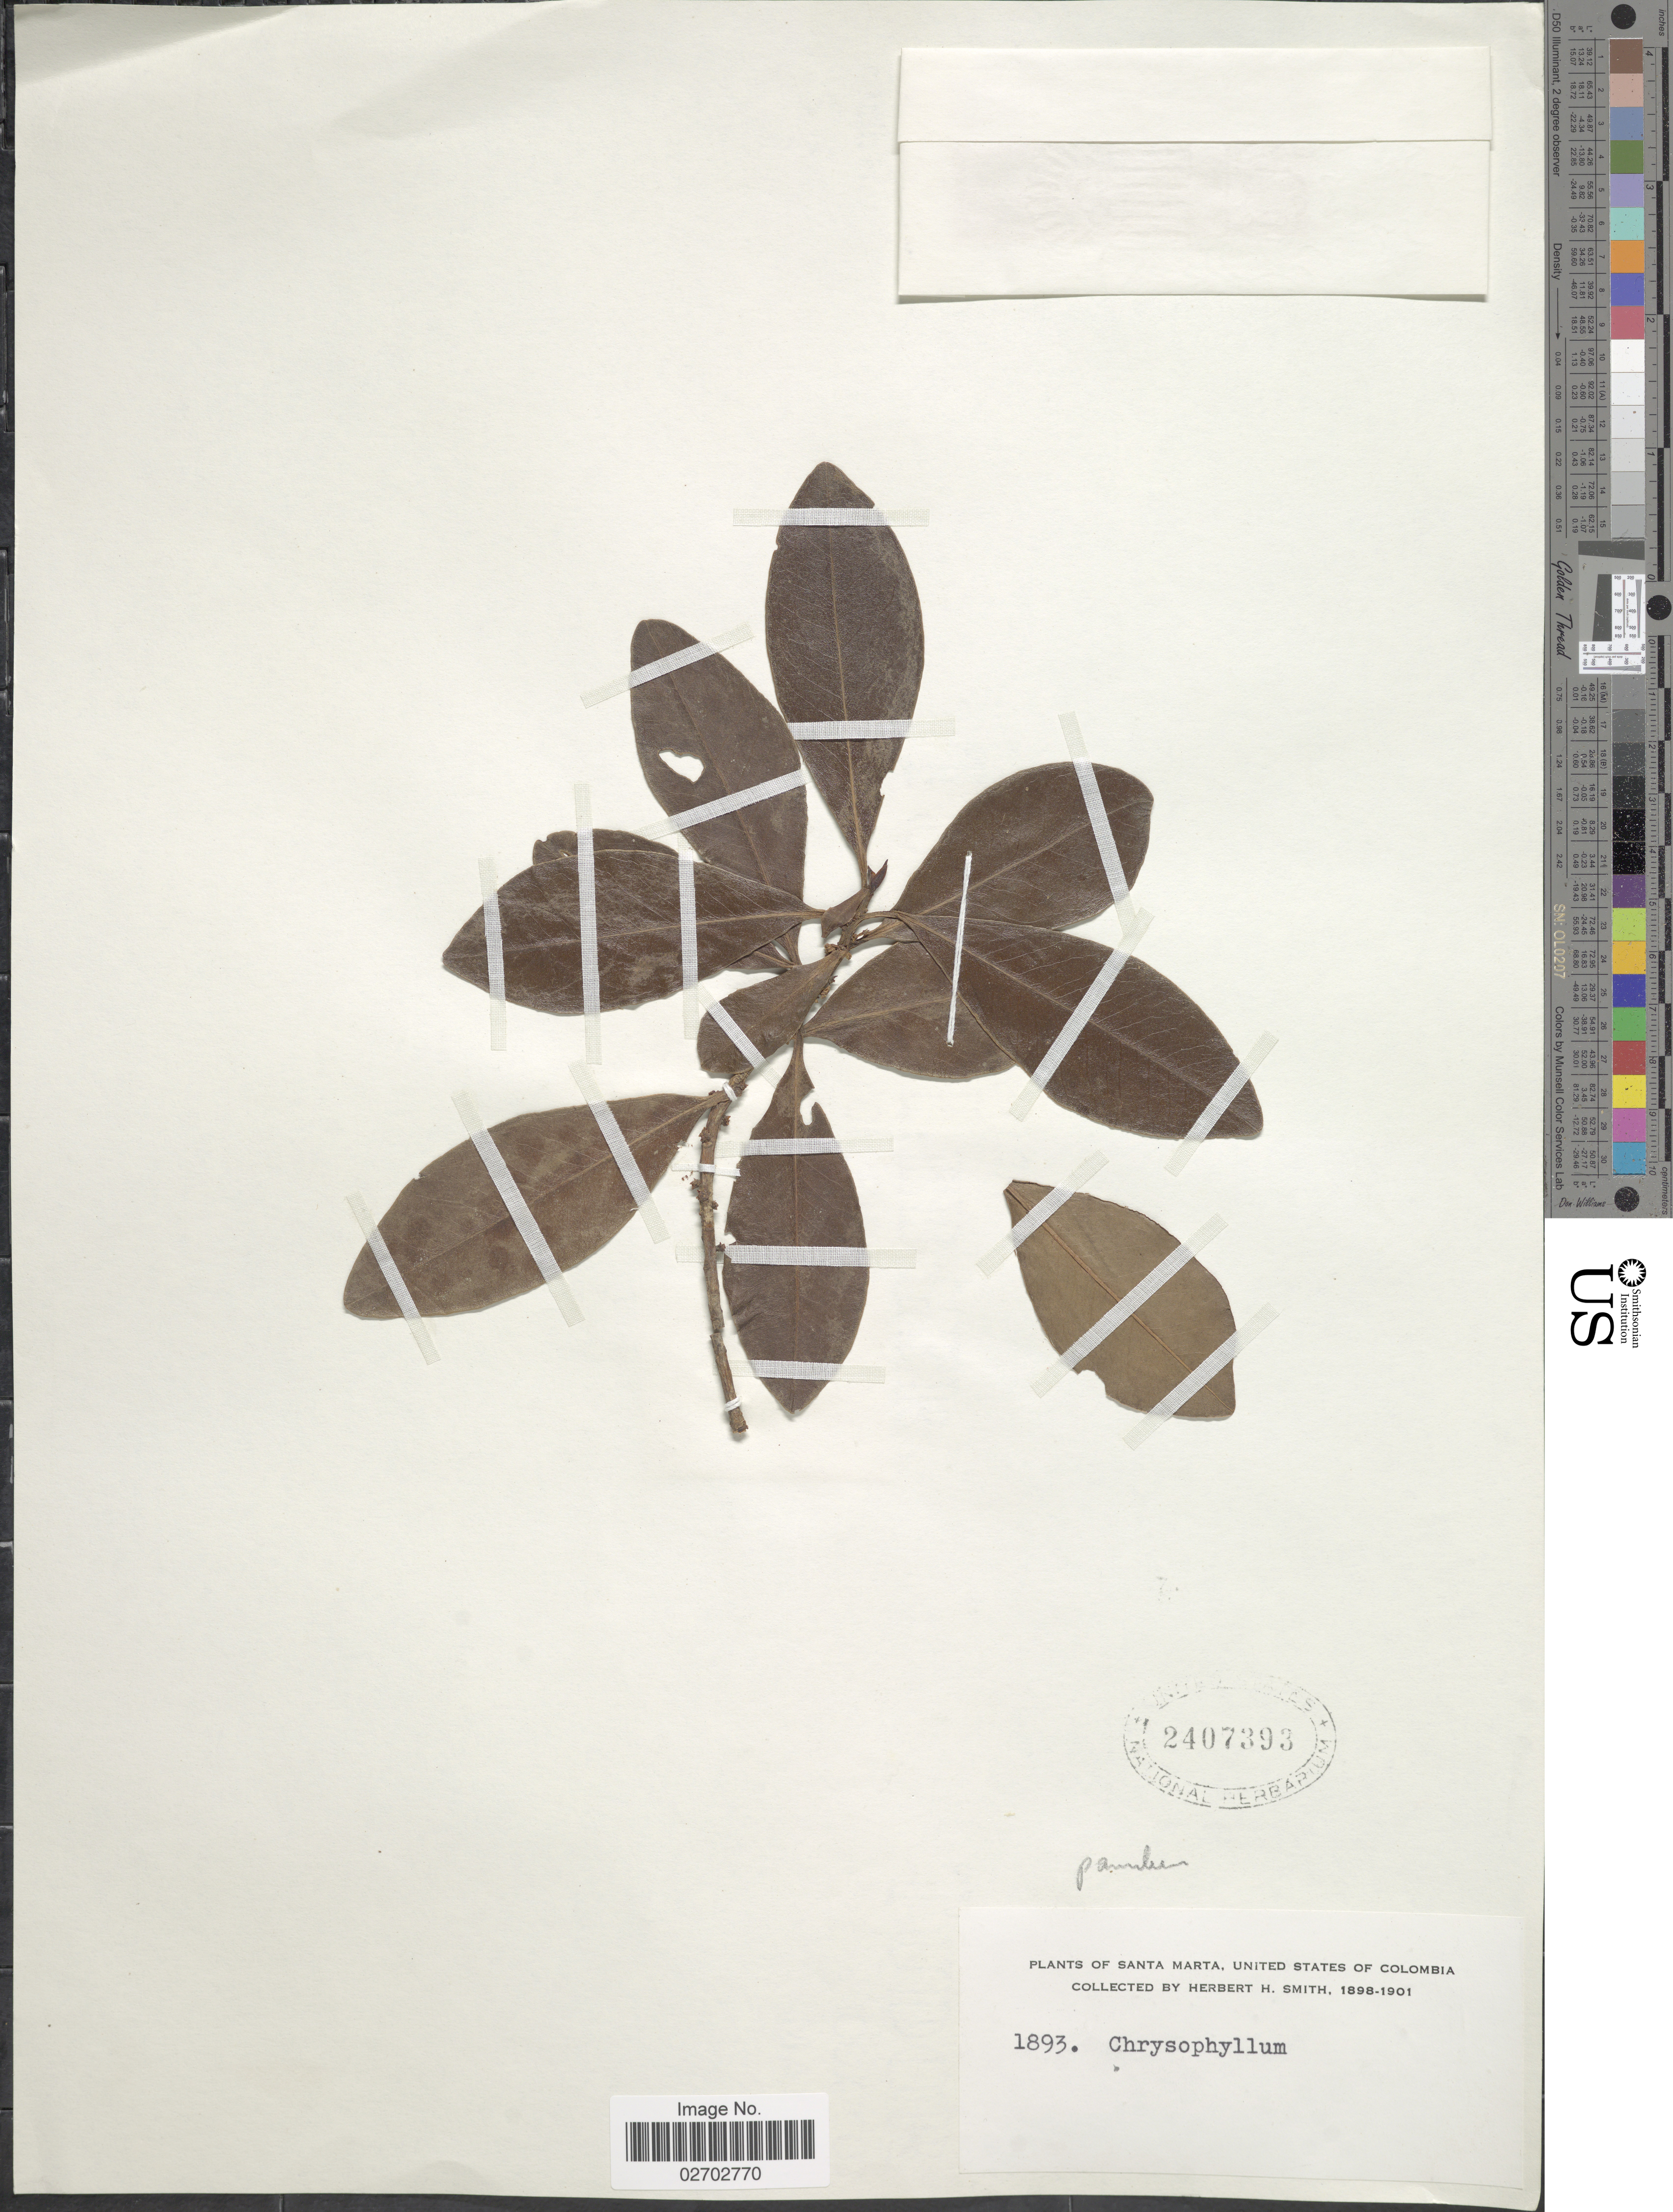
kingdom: Plantae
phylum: Tracheophyta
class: Magnoliopsida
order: Ericales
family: Sapotaceae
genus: Pouteria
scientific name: Pouteria sp.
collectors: Herbert H. Smith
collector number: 1893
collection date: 1898/1901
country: Colombia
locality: Santa Marta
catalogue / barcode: US 2407393